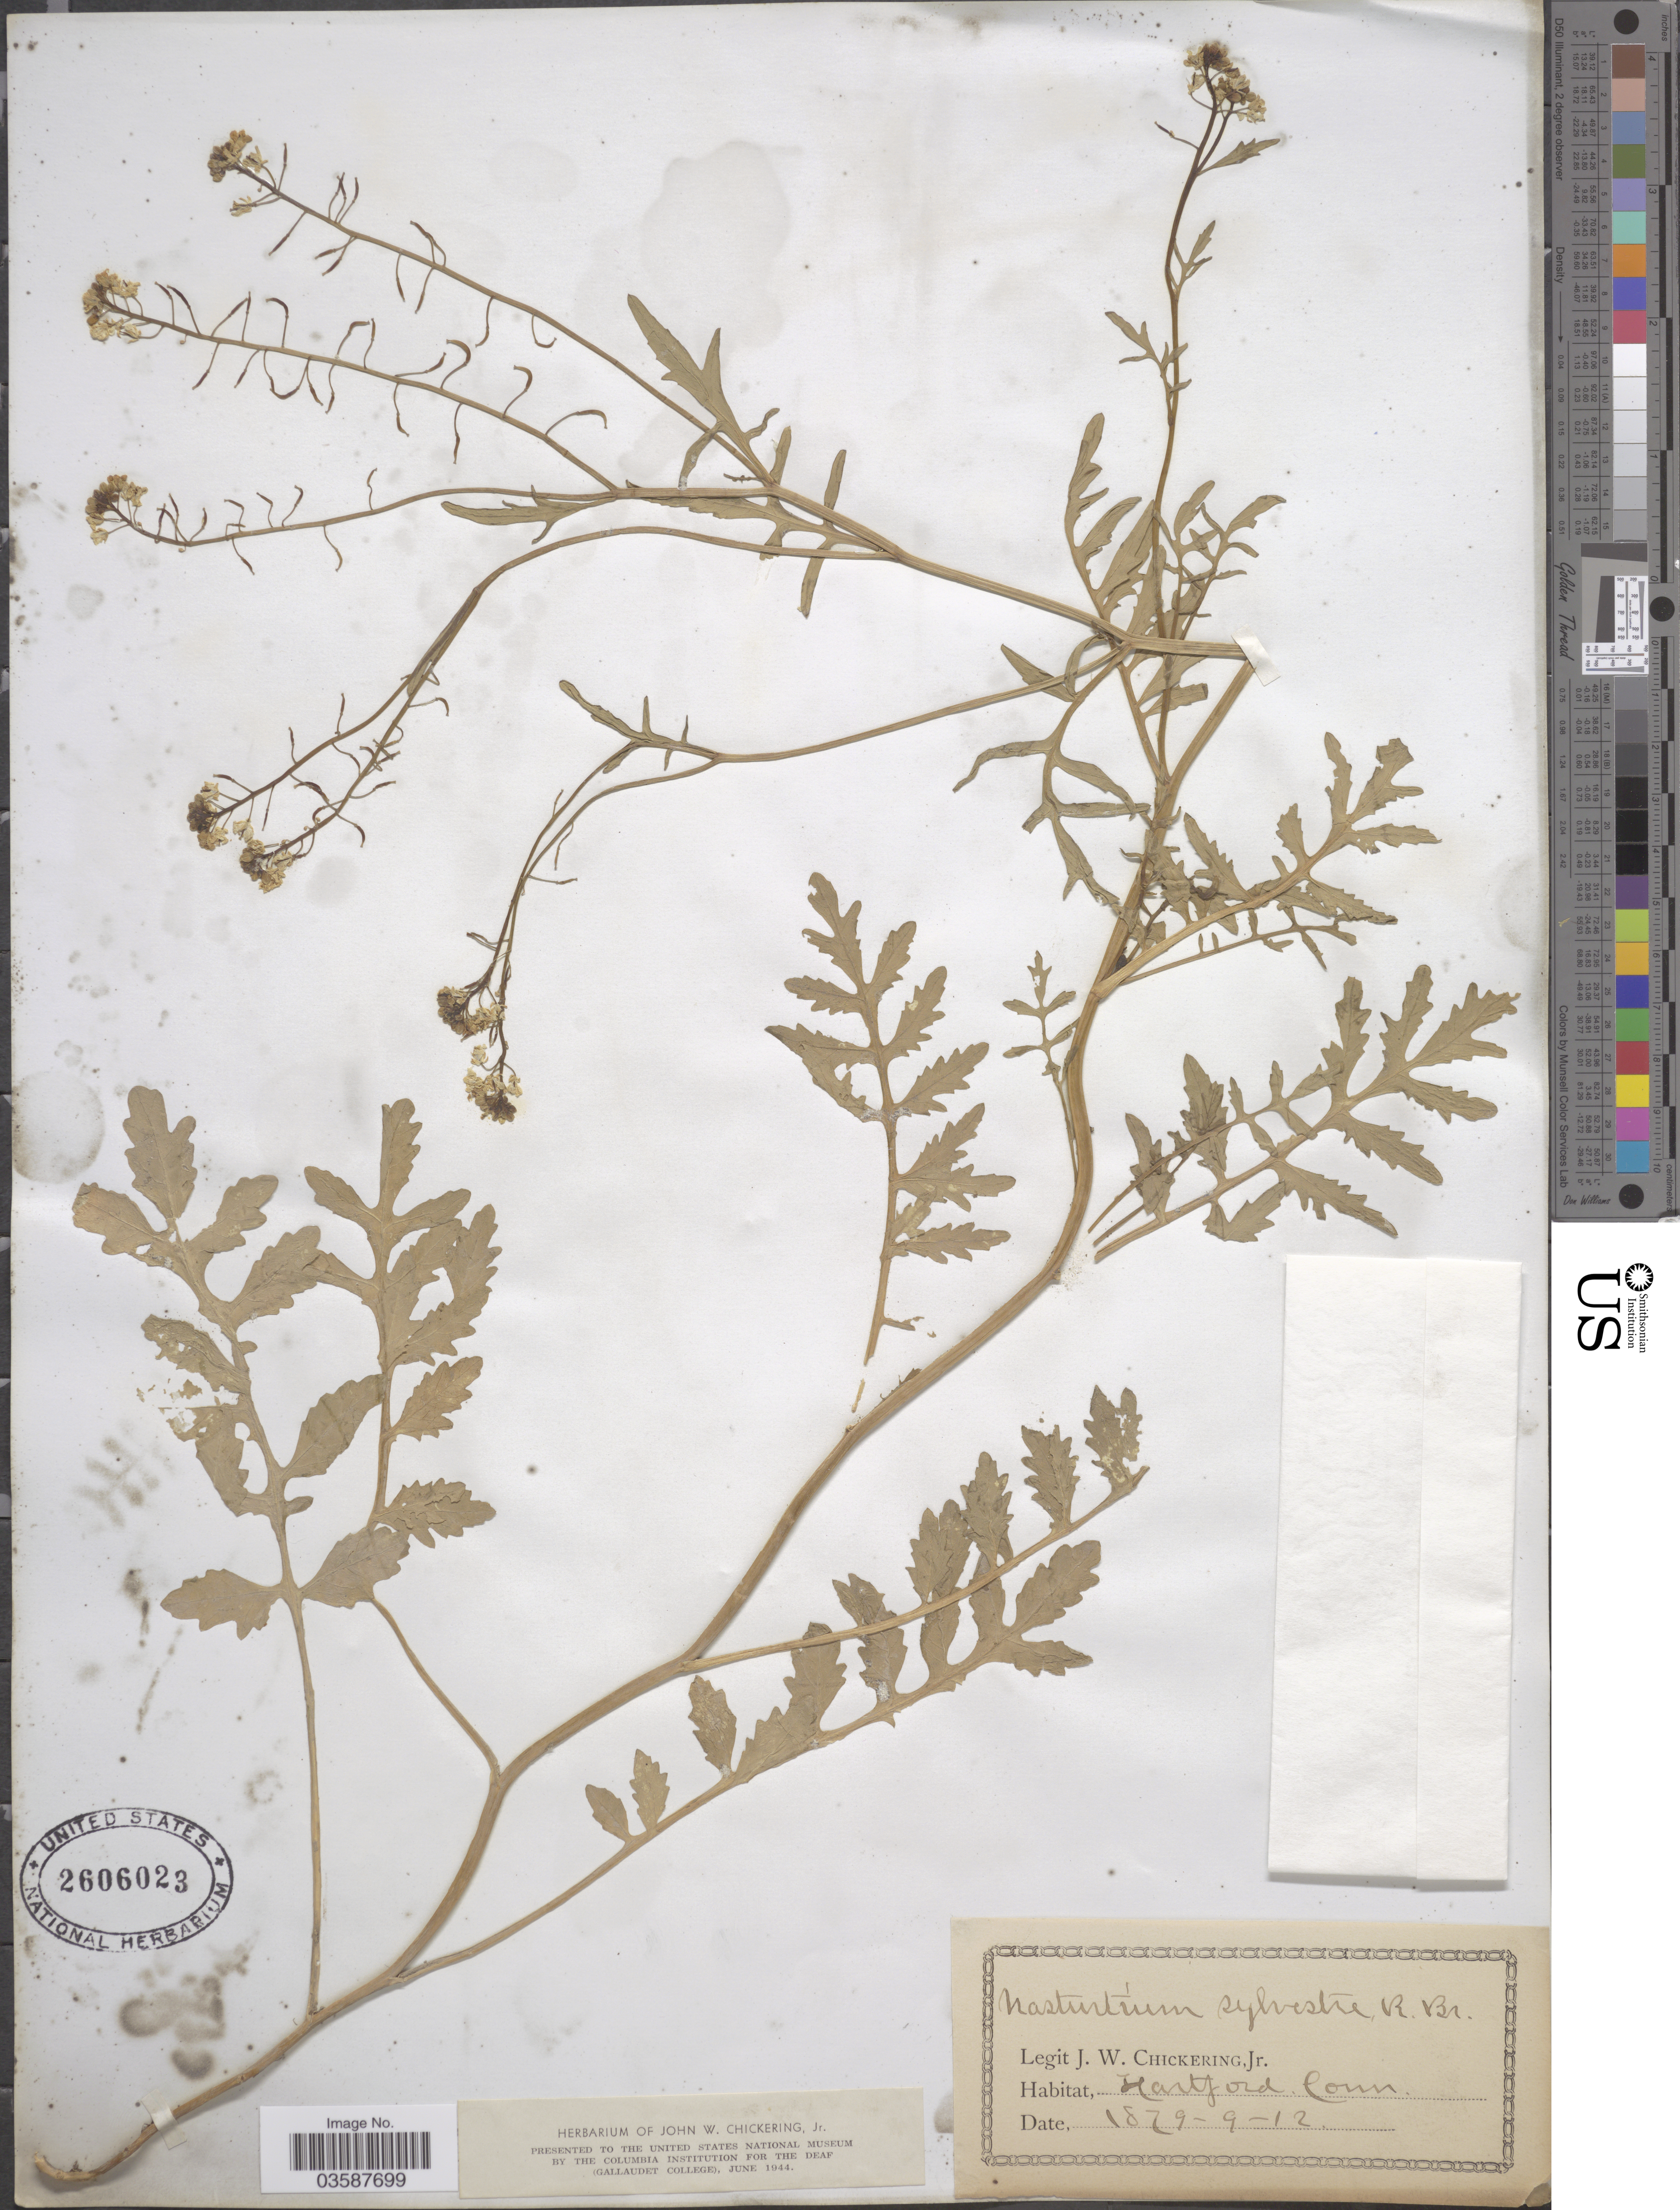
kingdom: Plantae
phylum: Tracheophyta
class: Magnoliopsida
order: Brassicales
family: Brassicaceae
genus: Rorippa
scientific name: Rorippa sylvestris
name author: (L.) Besser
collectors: J. W. Chickering Jr.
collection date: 1879-09-12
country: United States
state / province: Connecticut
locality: Hartford.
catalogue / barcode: US 2606023